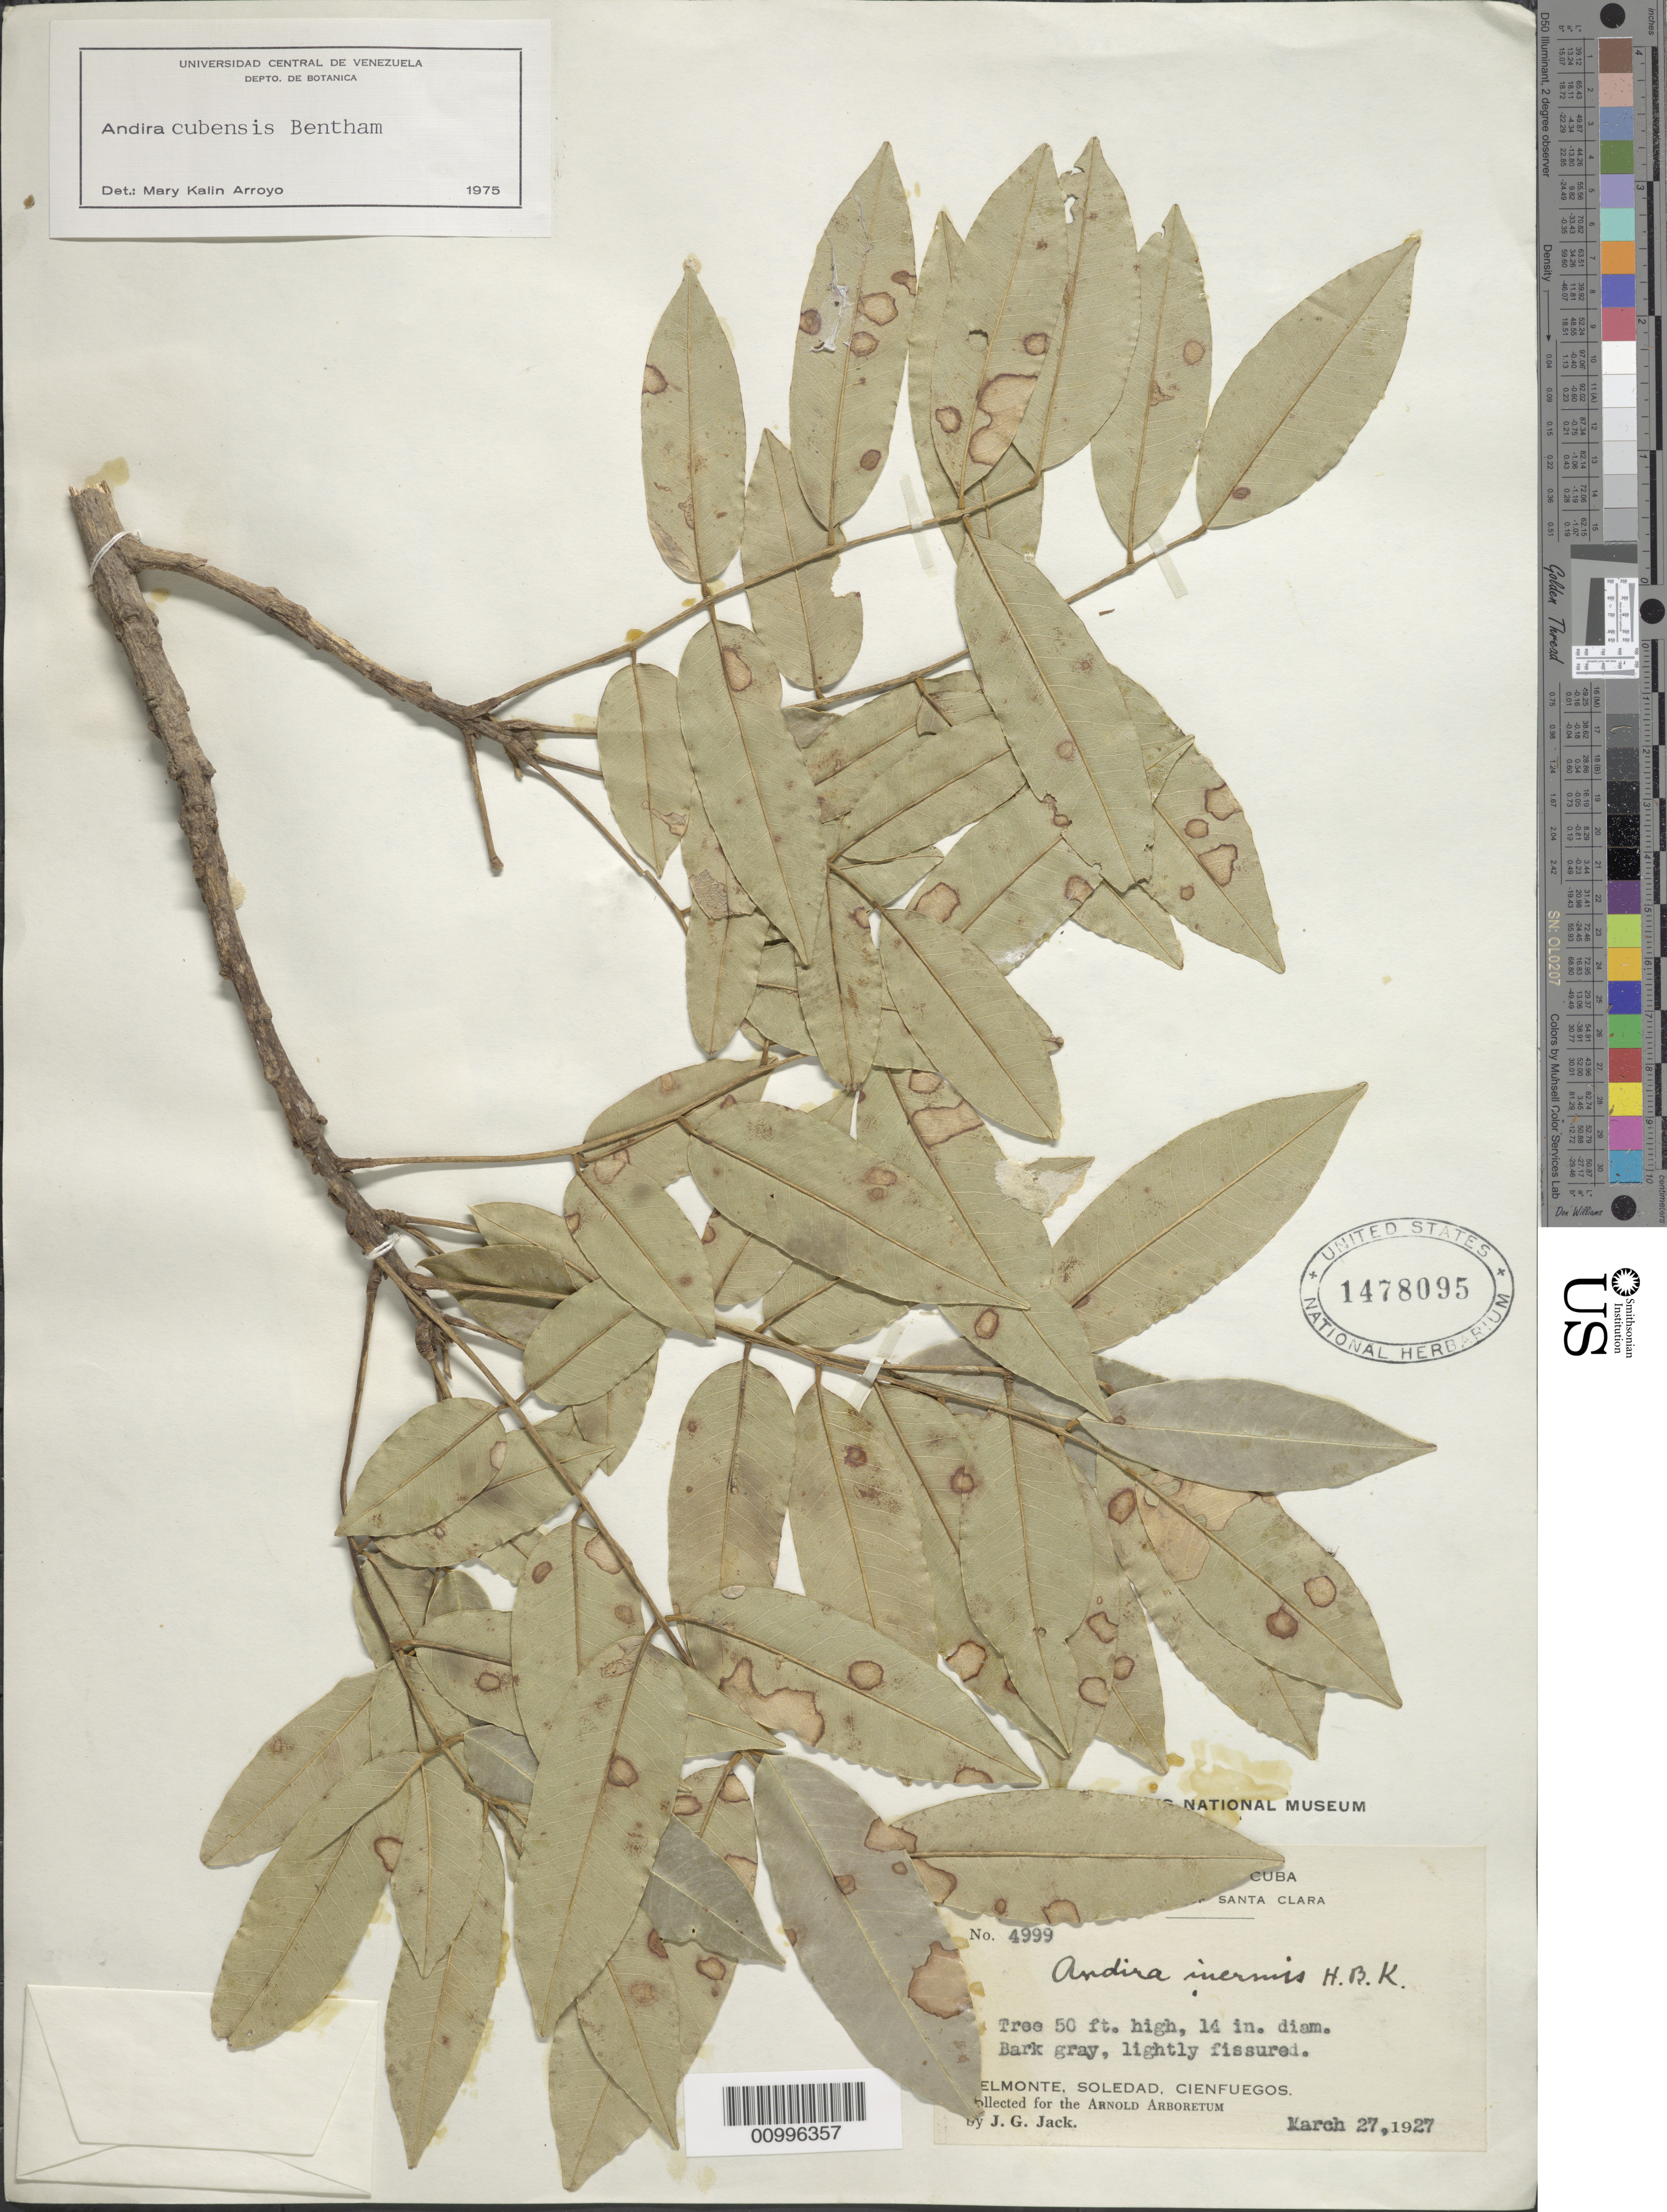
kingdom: Plantae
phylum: Tracheophyta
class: Magnoliopsida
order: Fabales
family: Fabaceae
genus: Andira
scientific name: Andira cubensis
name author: Benth.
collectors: J. G. Jack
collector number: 4999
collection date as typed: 27 Mar 1927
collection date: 1927-03-27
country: Cuba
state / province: Cienfuegos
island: Cuba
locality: Clemonte, Soledad, Cienfuegos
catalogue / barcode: US 1478095